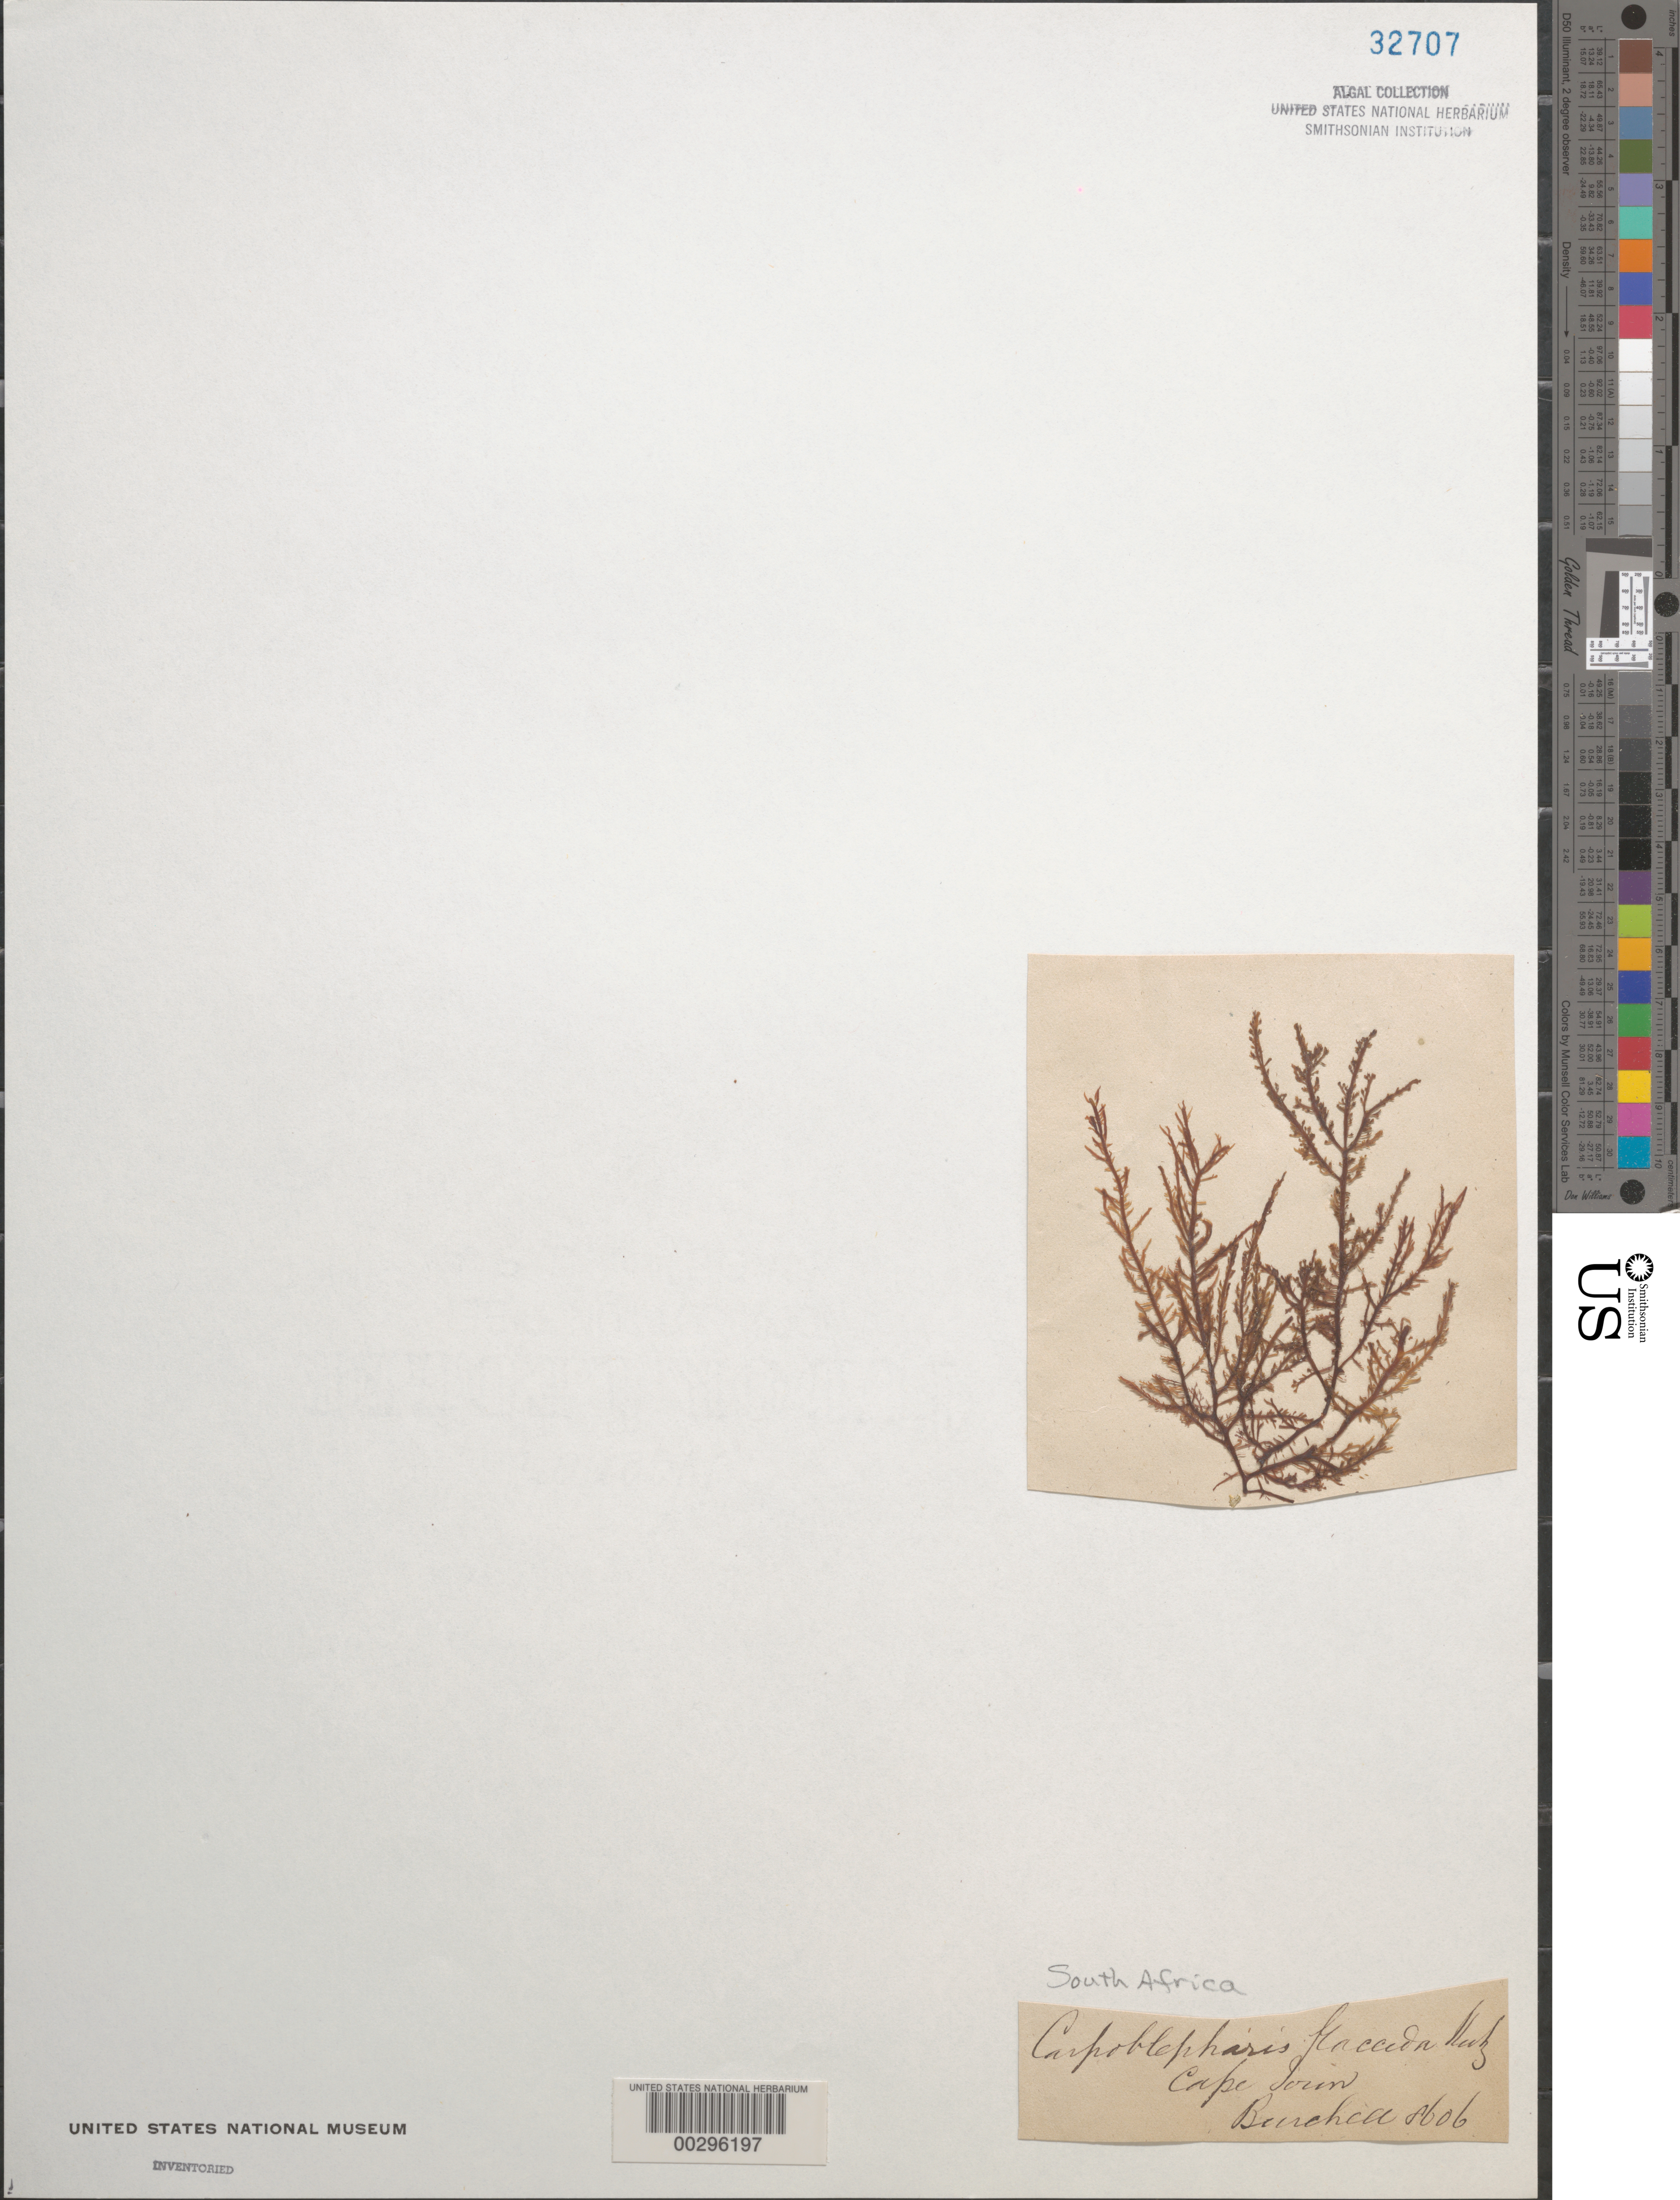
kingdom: Plantae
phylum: Rhodophyta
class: Florideophyceae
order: Ceramiales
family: Ceramiaceae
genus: Carpoblepharis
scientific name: Carpoblepharis flaccida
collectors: W. J. Burchell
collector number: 8606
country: South Africa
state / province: Western Cape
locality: Cape town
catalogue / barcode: US 32707